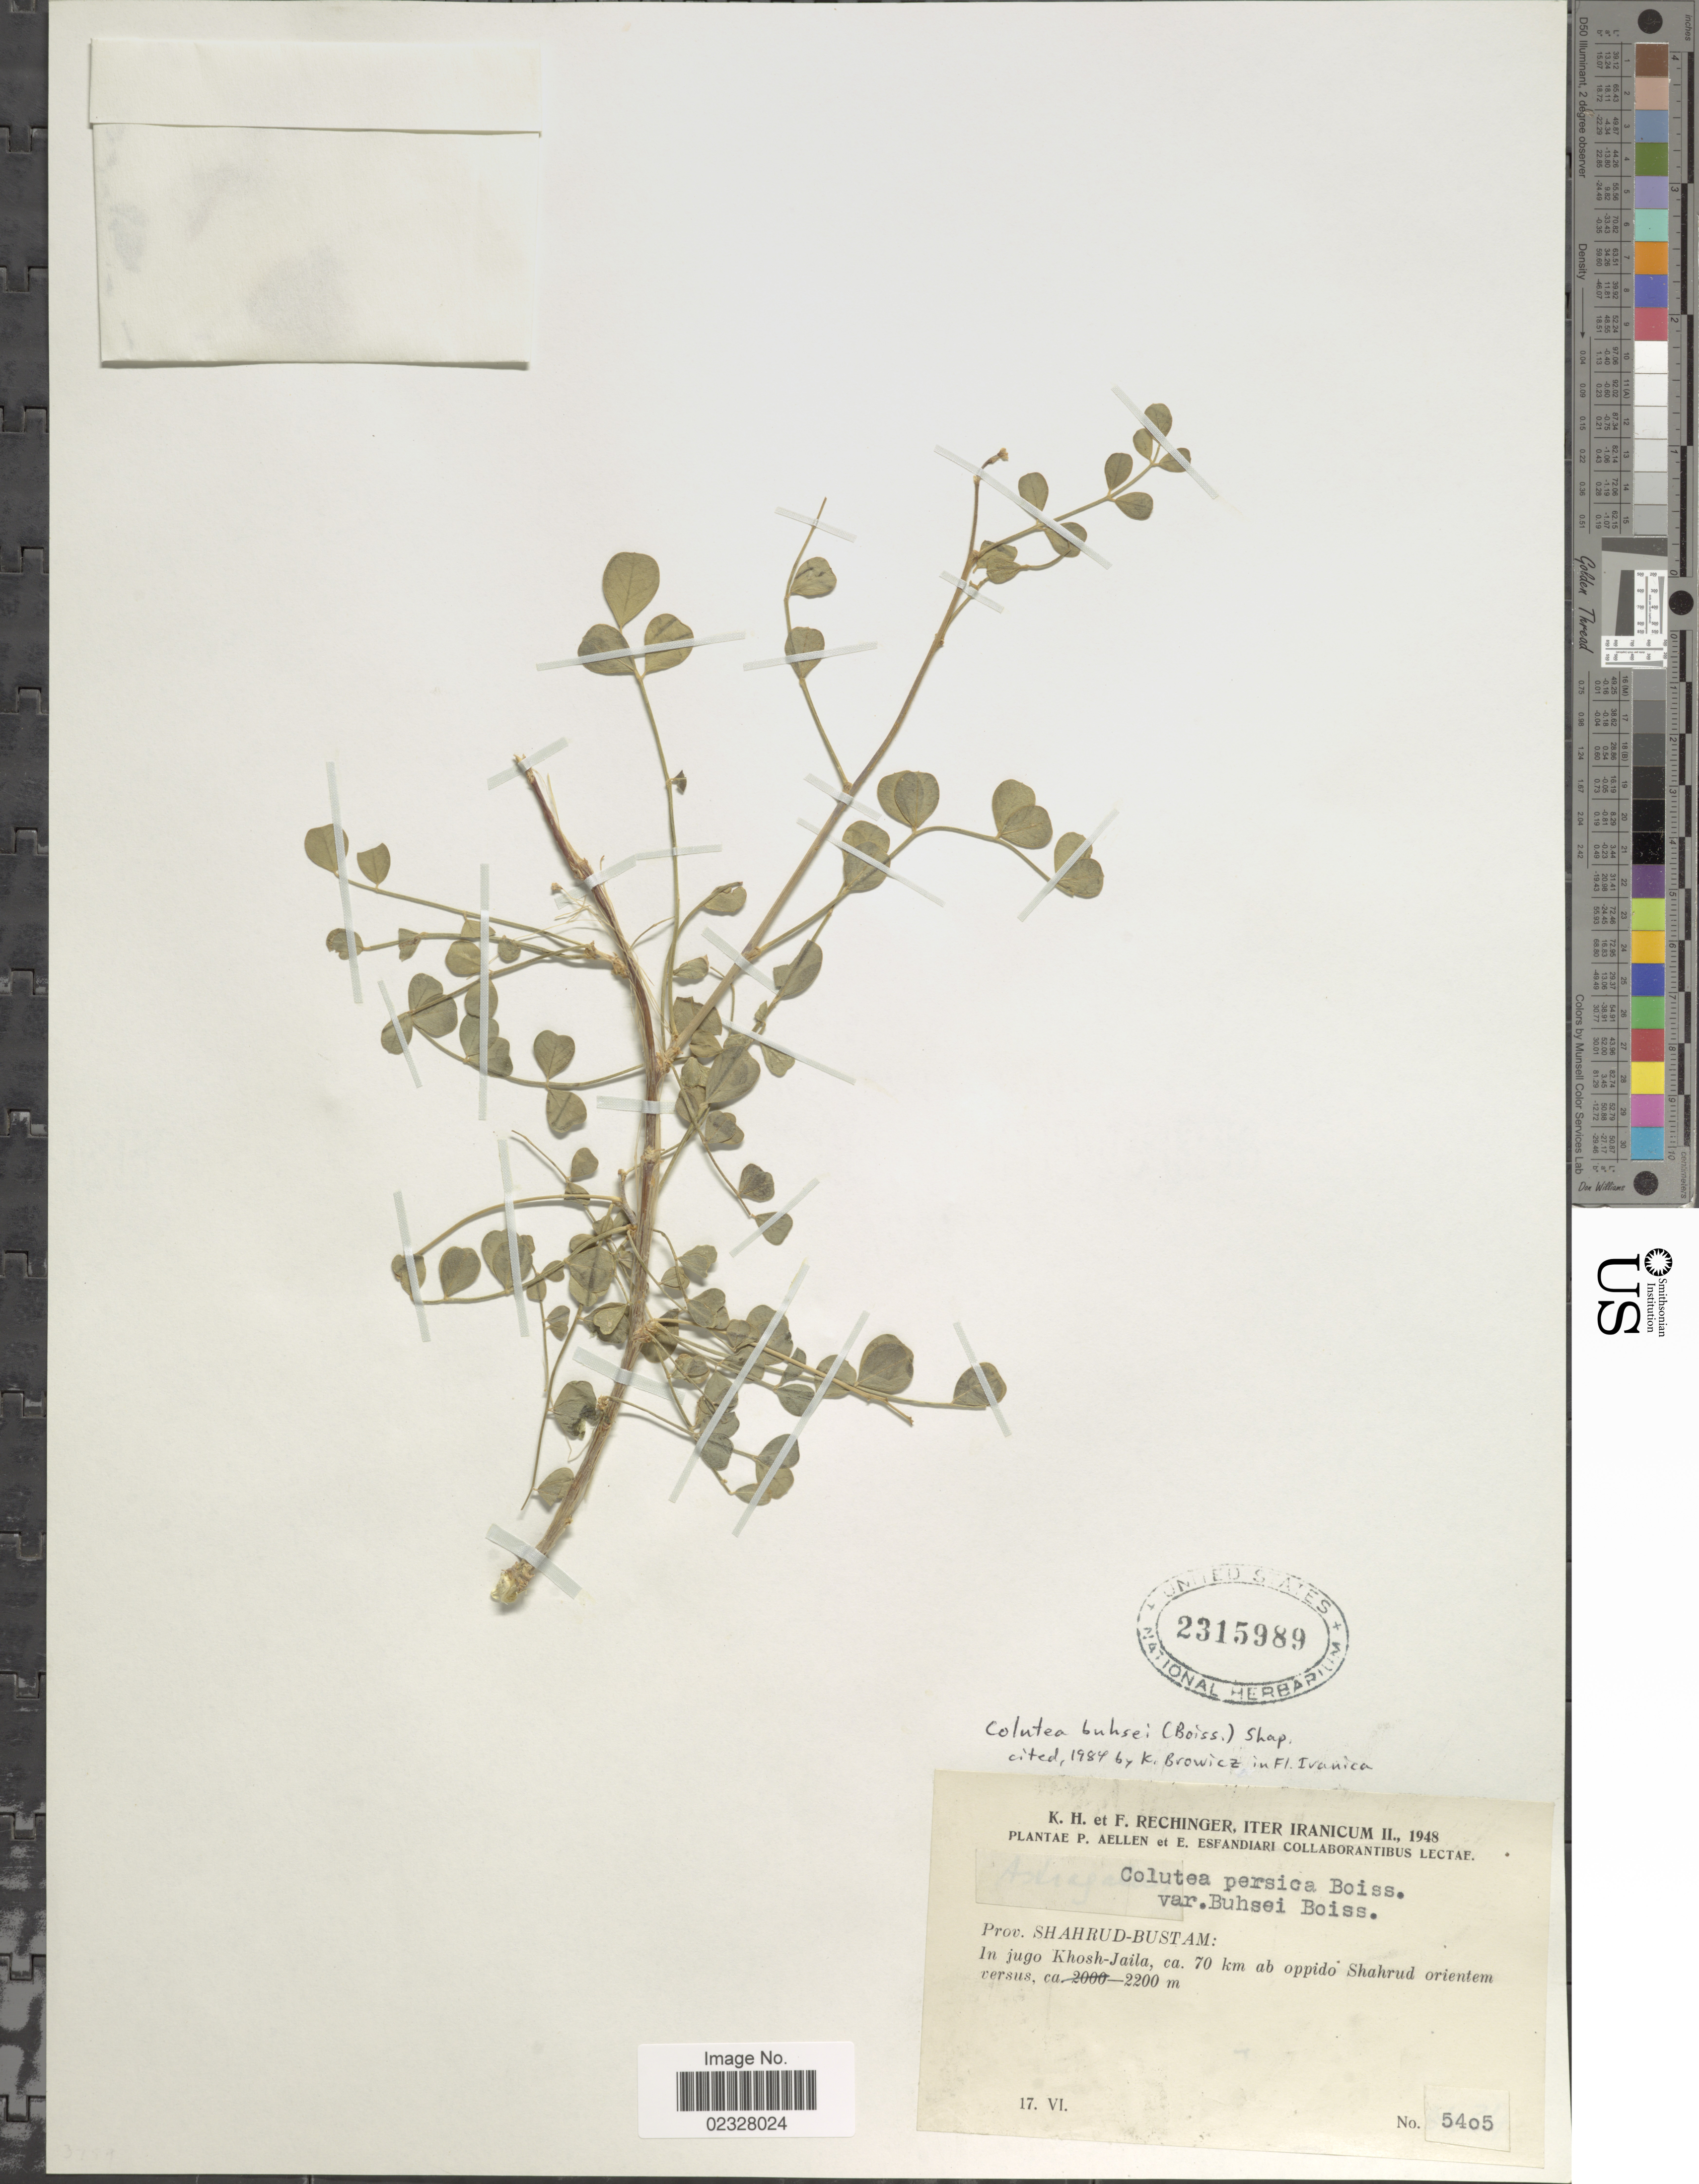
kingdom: Plantae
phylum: Tracheophyta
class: Magnoliopsida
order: Fabales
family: Fabaceae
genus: Colutea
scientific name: Colutea buhsei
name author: (Boiss.) Shap.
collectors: K. H. Rechinger & F. Rechinger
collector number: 5405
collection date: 1948-06-17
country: Iran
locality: Prov. Shahrud-Bustam: in jugo Khosh-Jaila, ca. 70 km ab oppido Shahrud orientem versus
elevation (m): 2200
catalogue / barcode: US 2315989